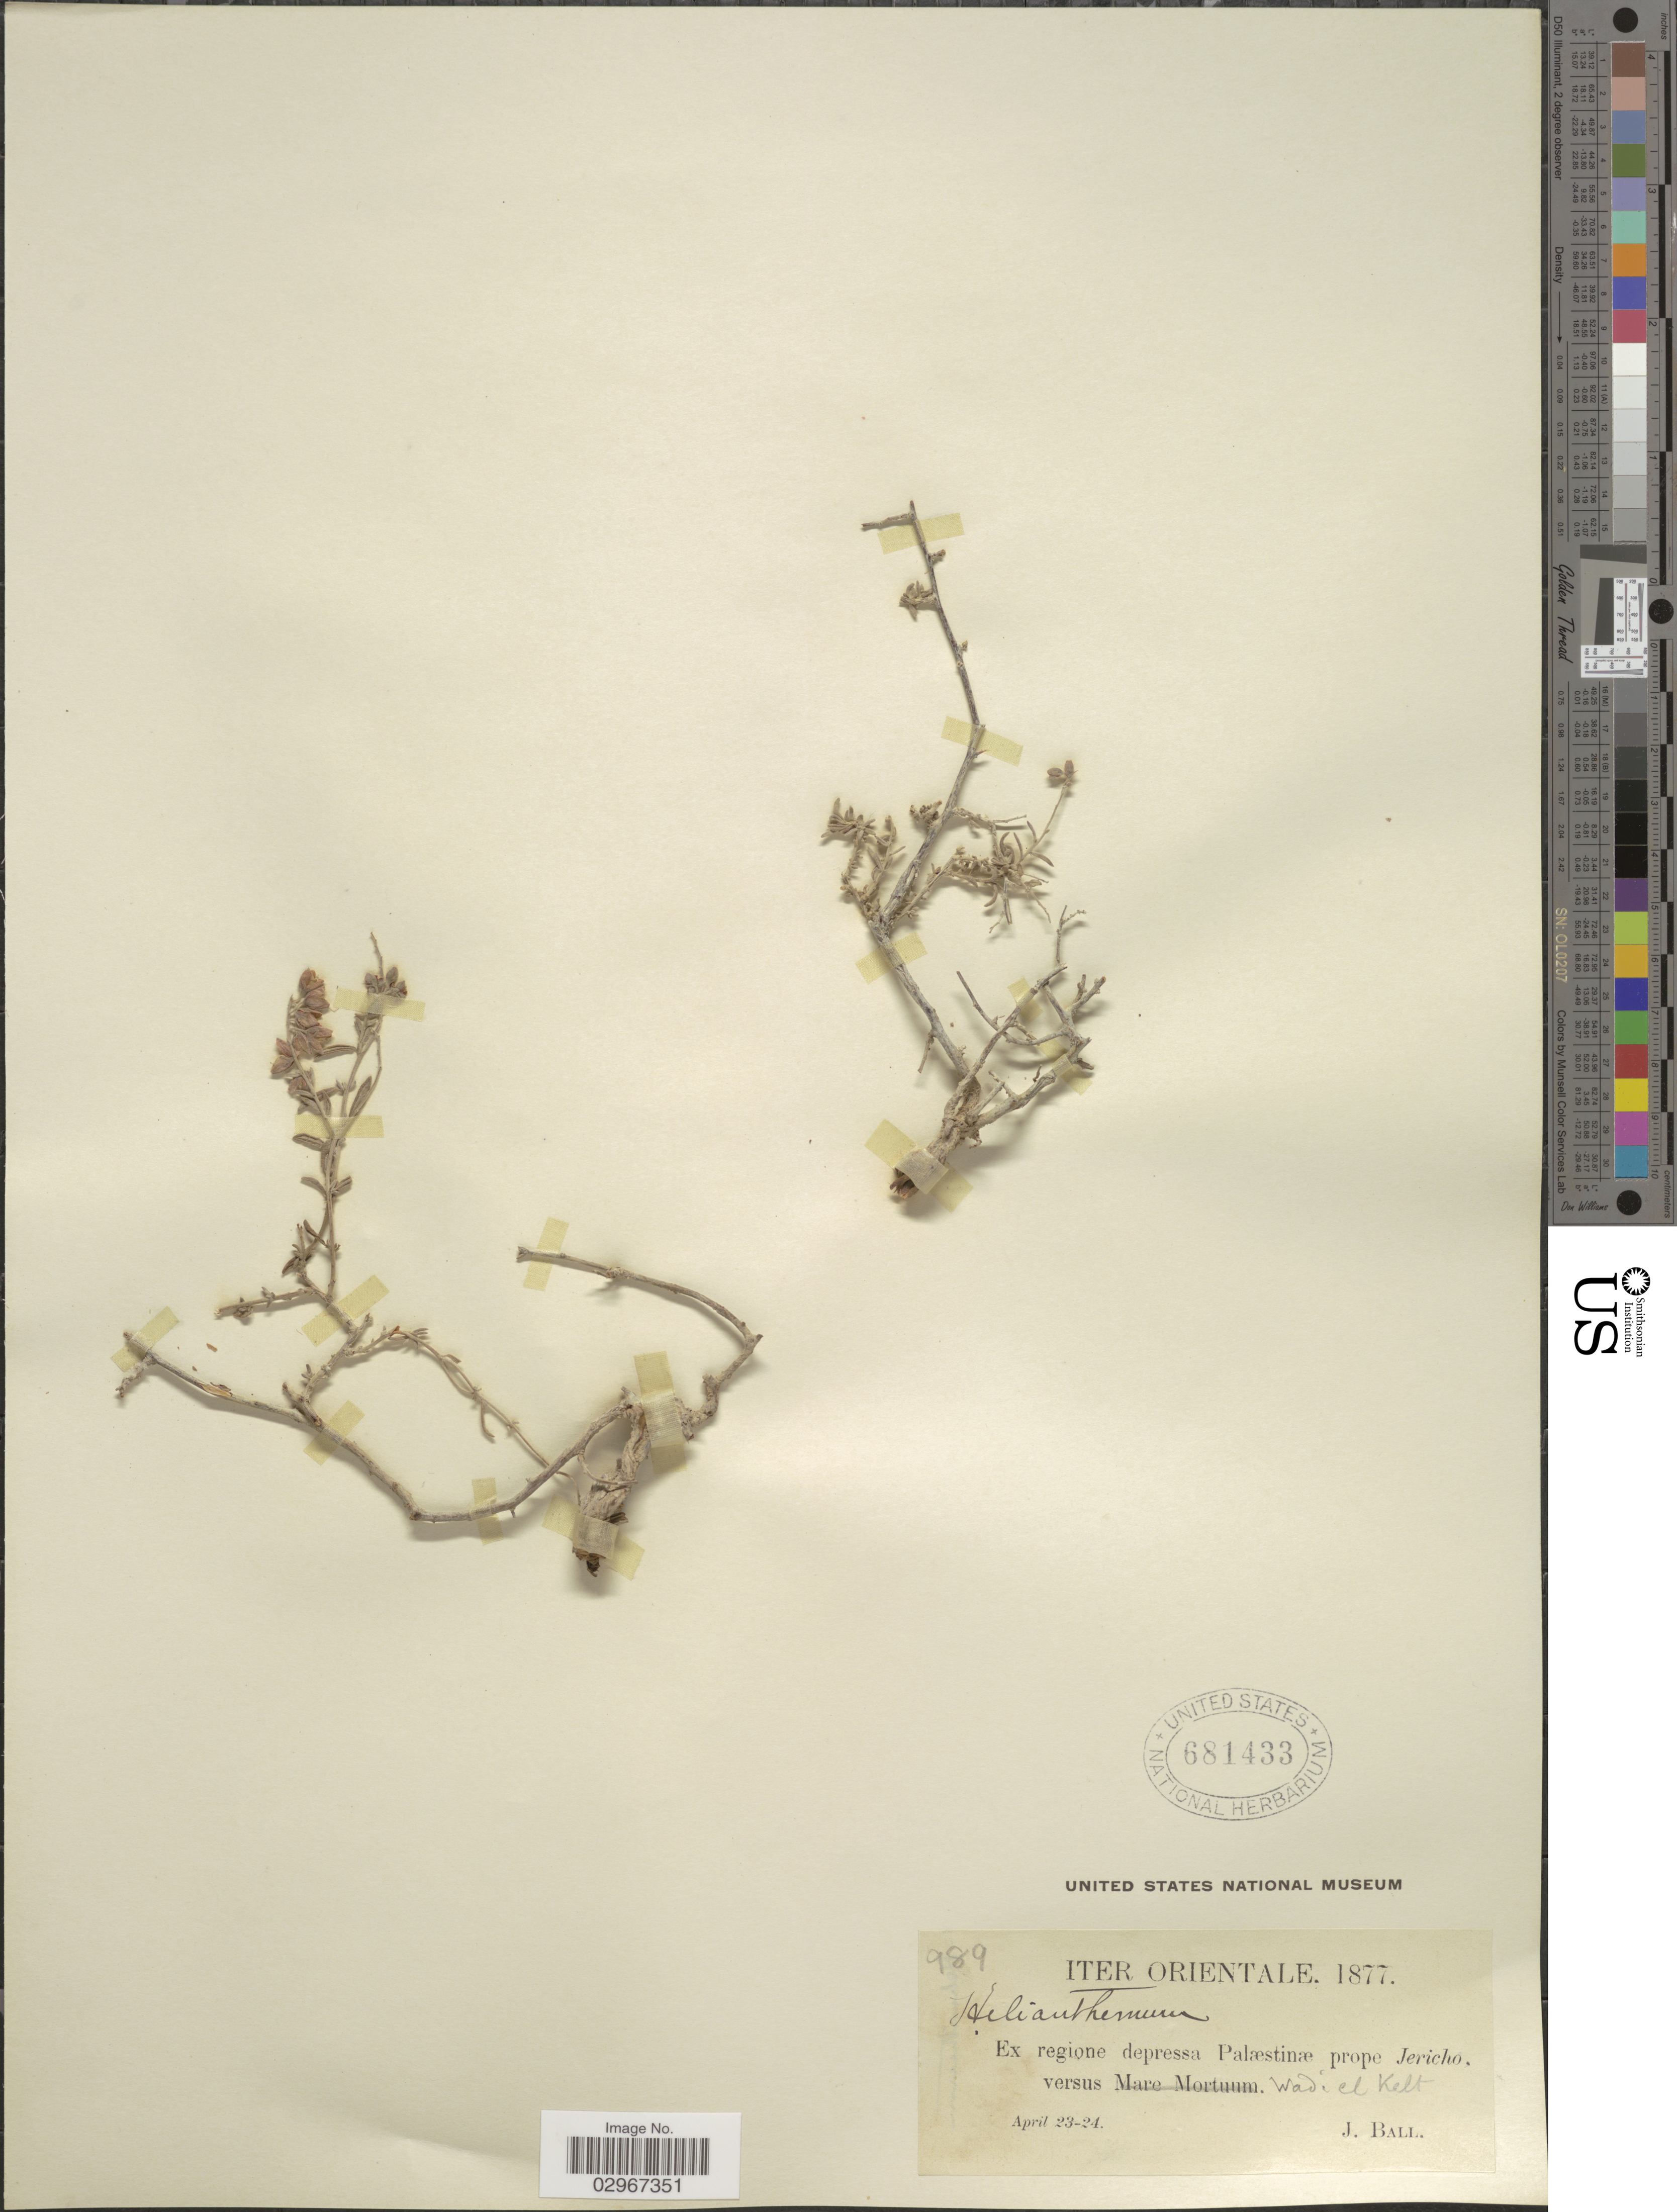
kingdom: Plantae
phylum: Tracheophyta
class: Magnoliopsida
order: Malvales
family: Cistaceae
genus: Helianthemum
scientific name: Helianthemum sp.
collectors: J. Ball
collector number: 989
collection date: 1877-04-23/1877-04-24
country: Israel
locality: Iter Orientale, Ex regione depressa Palaestinae prope Jericho versus, Wadi et Kelt.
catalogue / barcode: US 681433